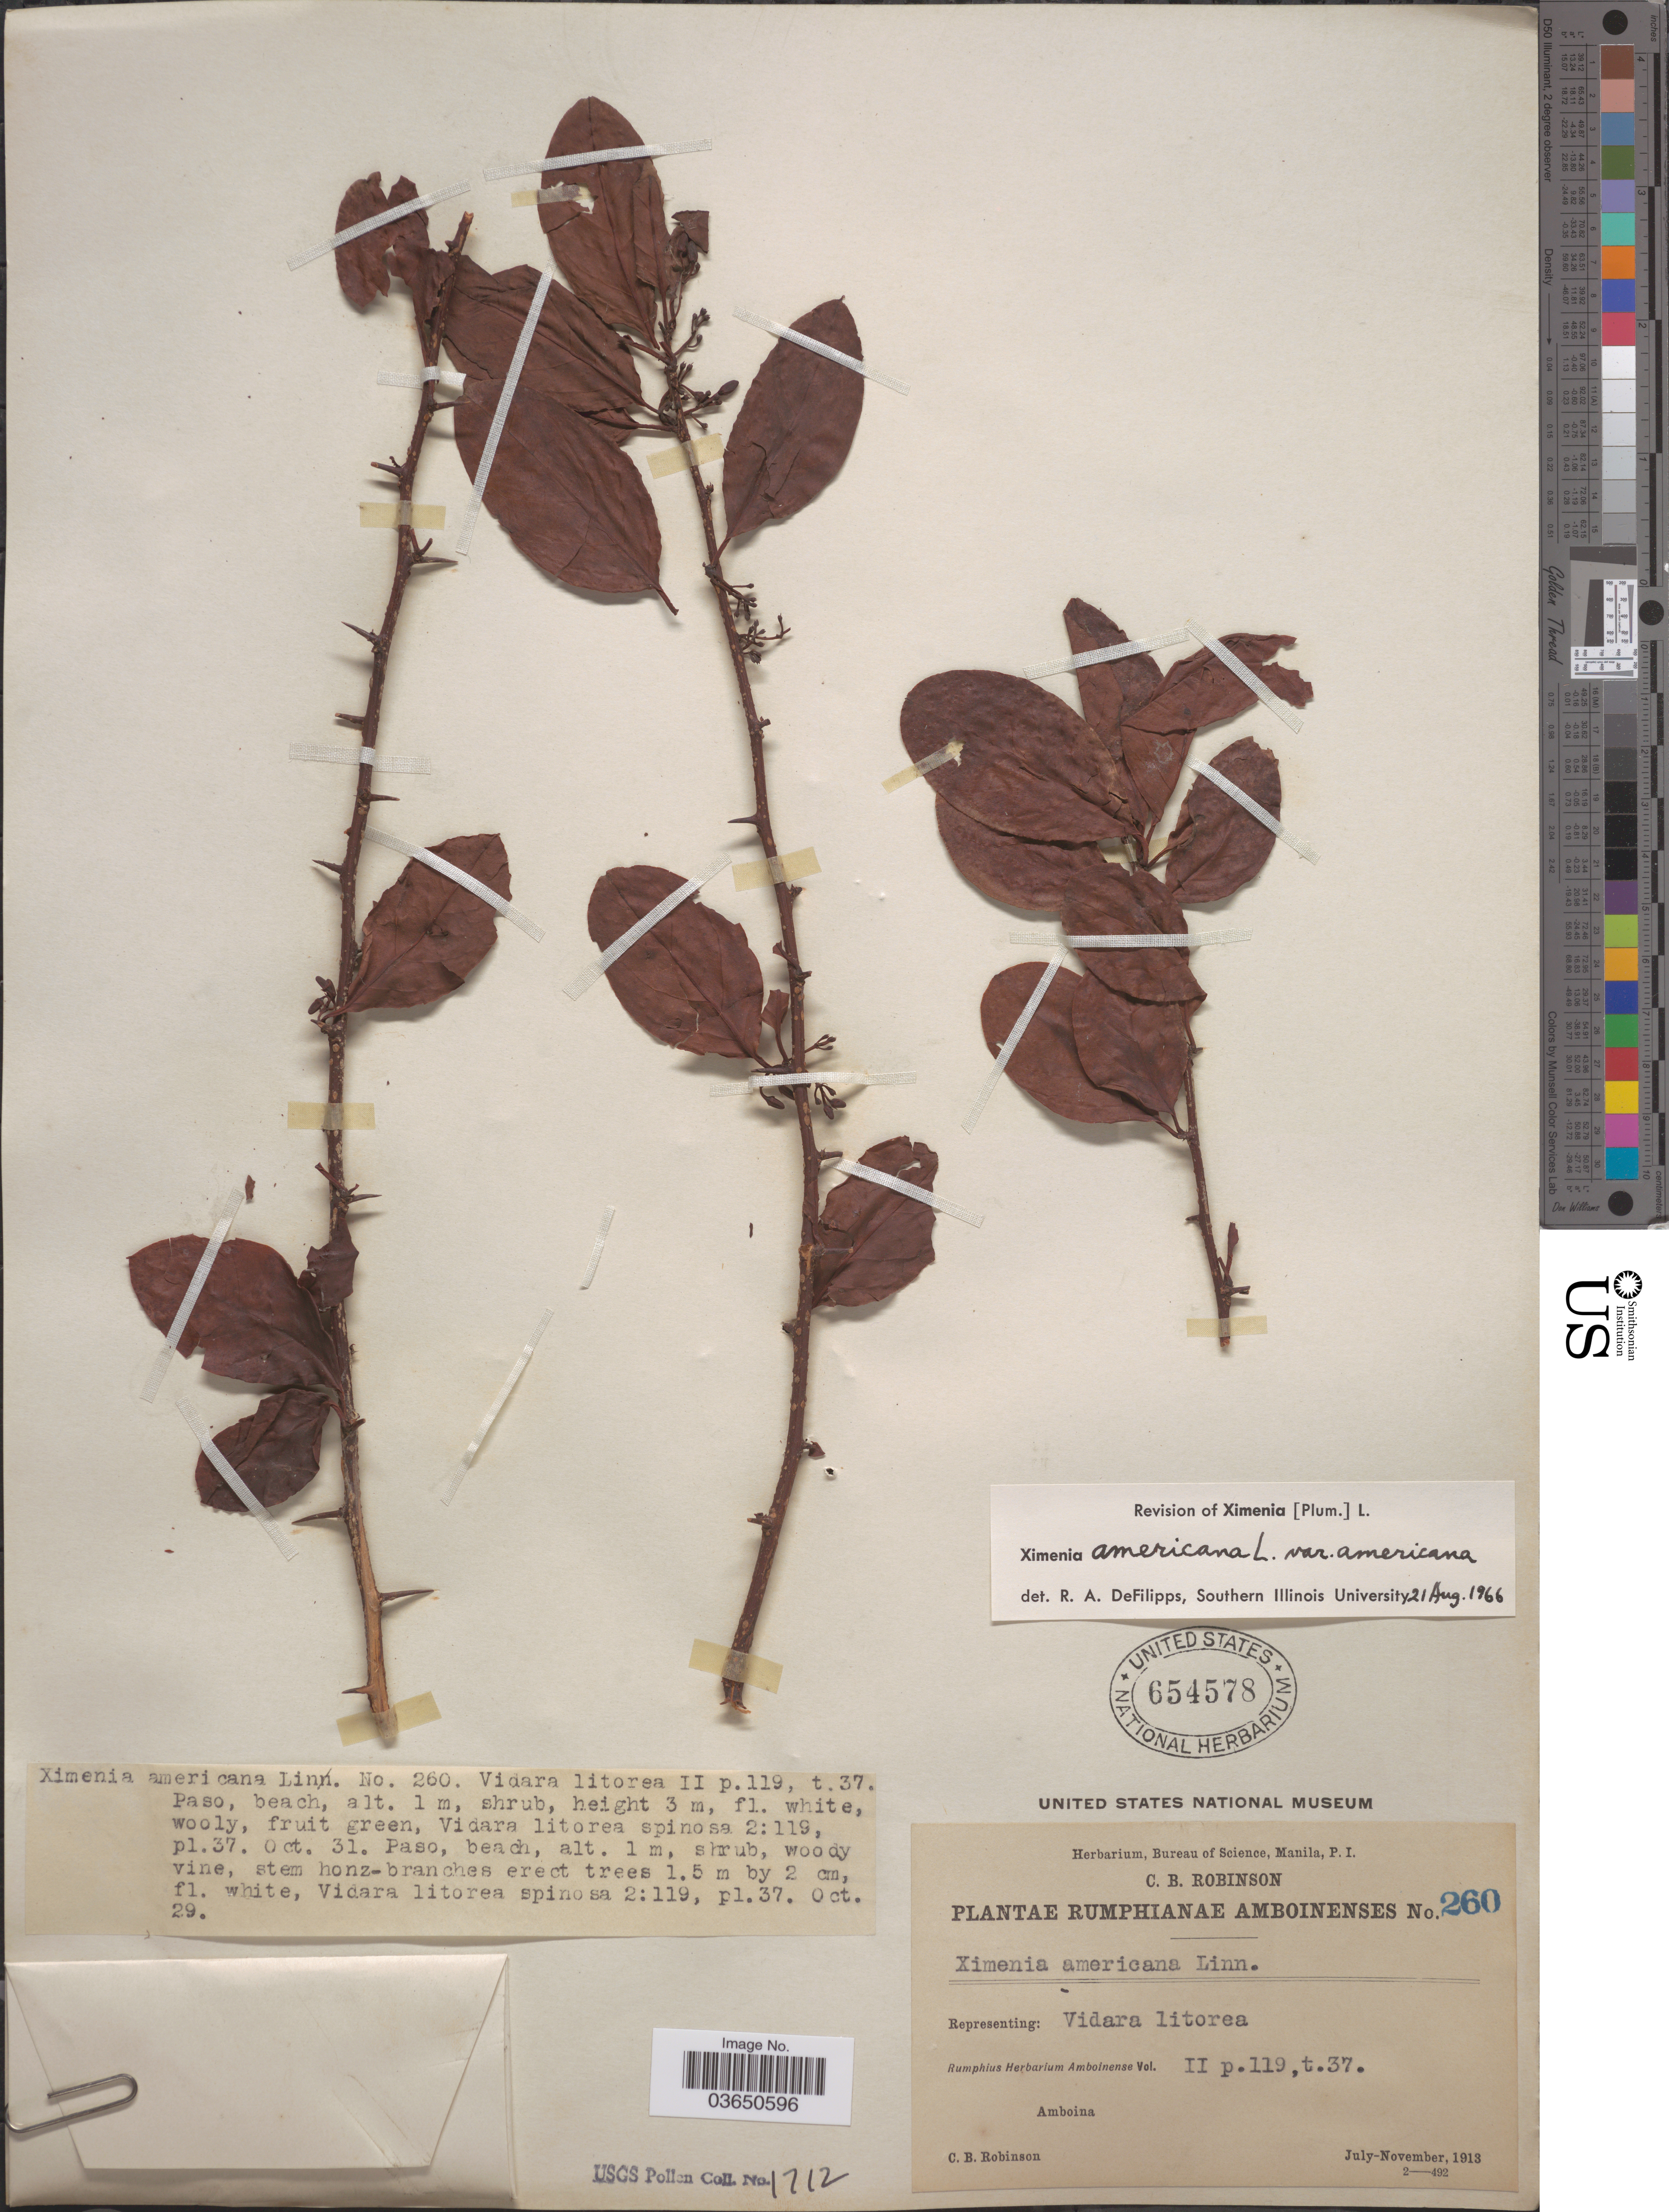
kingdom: Plantae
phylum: Tracheophyta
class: Magnoliopsida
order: Santalales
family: Ximeniaceae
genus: Ximenia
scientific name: Ximenia americana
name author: L.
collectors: C. Robinson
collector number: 260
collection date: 1913-10-29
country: Indonesia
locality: Paso, beach. Amboina.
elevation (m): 1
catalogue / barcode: US 654578